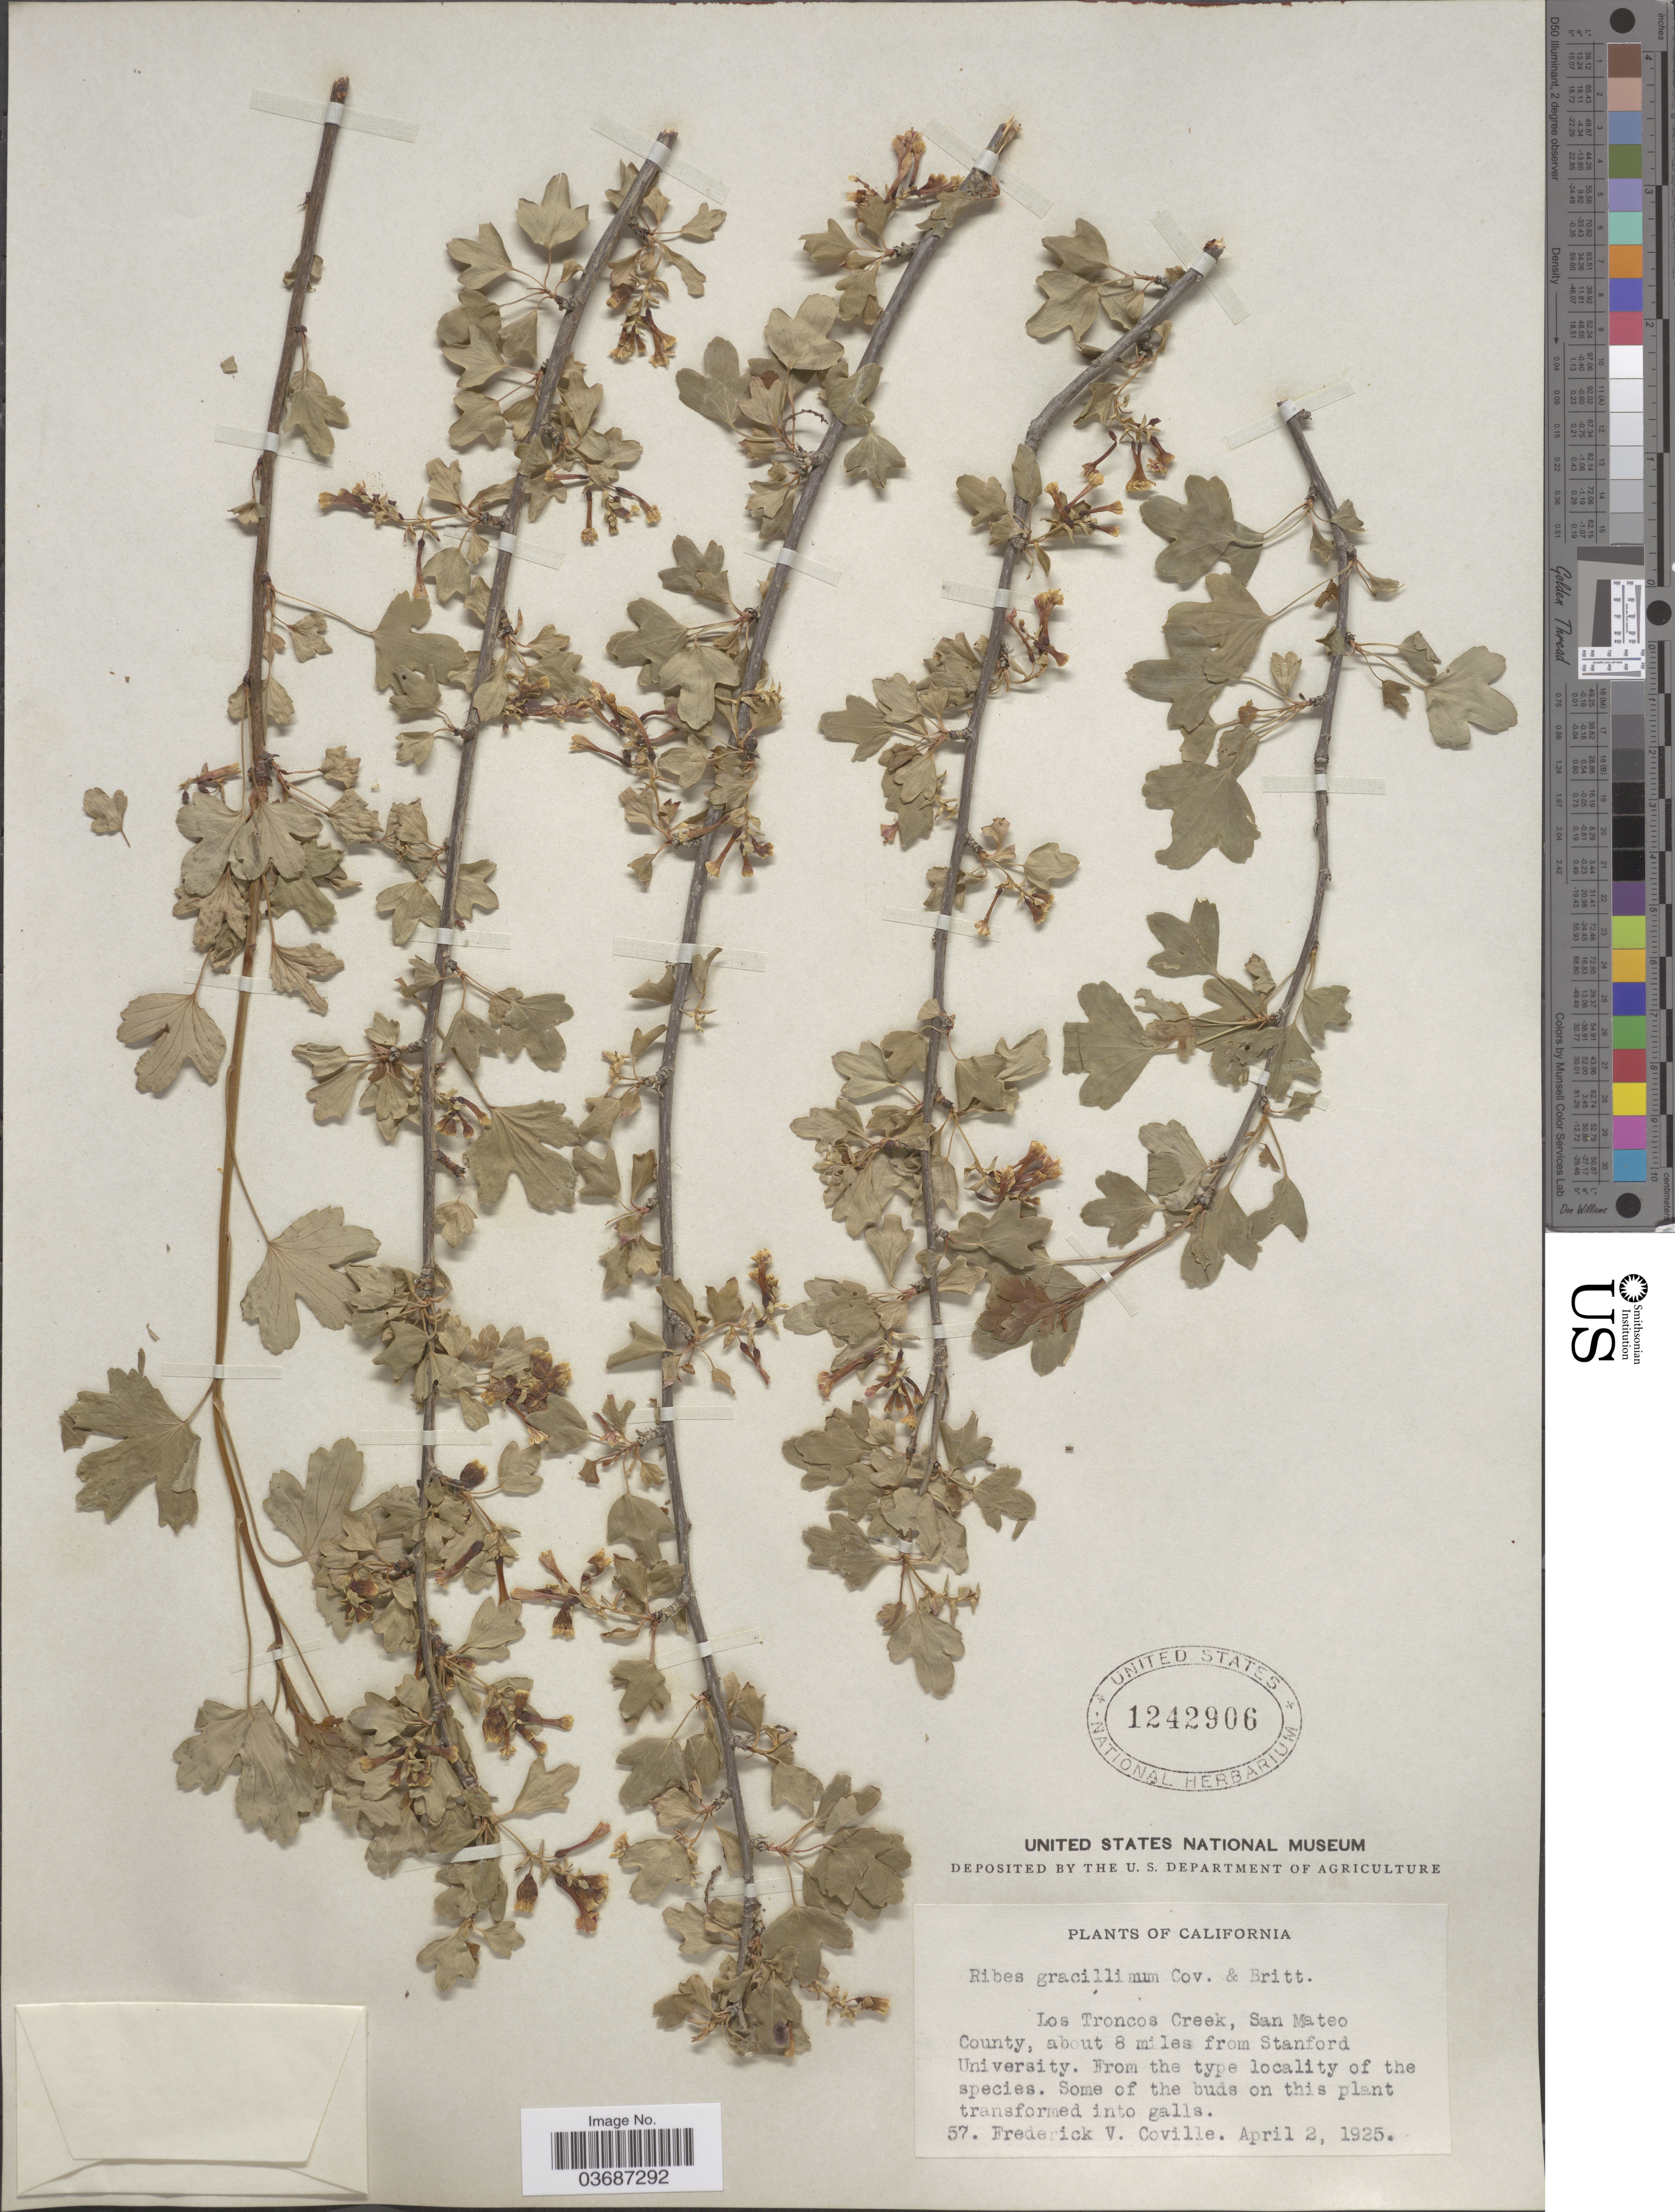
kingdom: Plantae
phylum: Tracheophyta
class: Magnoliopsida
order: Saxifragales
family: Grossulariaceae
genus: Ribes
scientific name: Ribes gracillimum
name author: Coville & Britton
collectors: F. V. Coville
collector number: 57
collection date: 1925-04-02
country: United States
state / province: California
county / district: San Mateo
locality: Los Troncos Creek, San Mateo County, about 8 miles from Stanford University.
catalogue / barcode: US 1242906